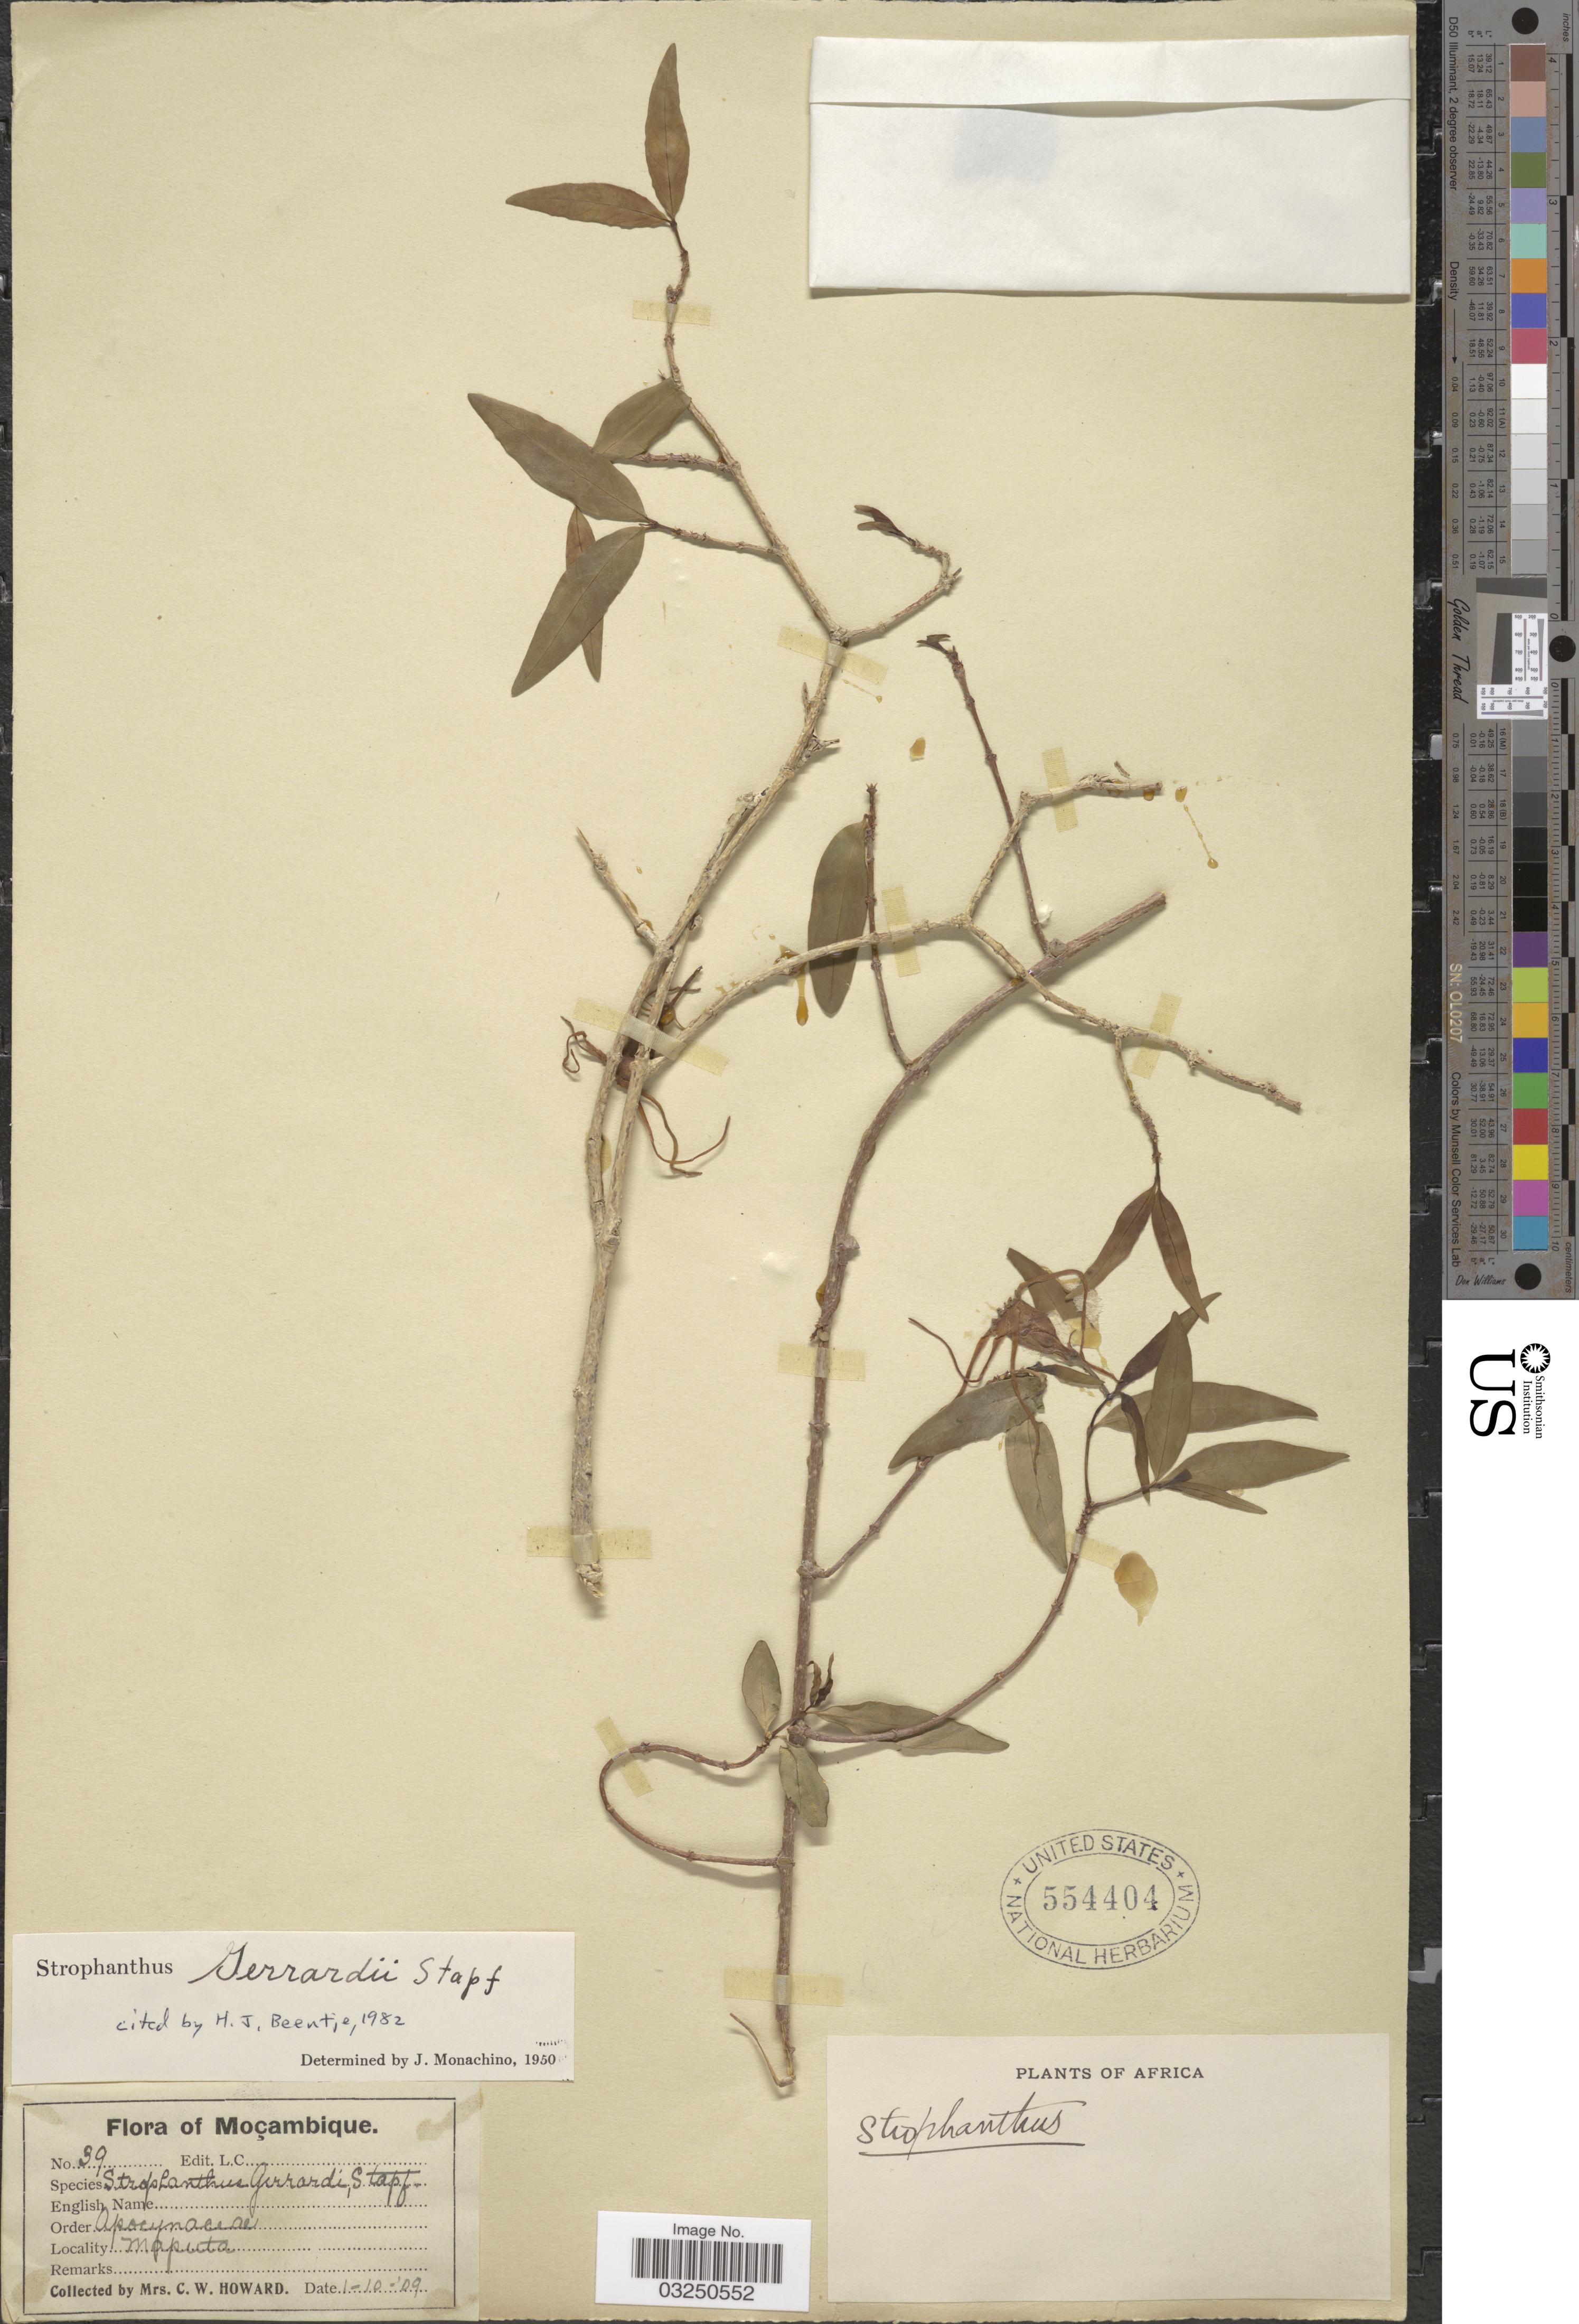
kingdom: Plantae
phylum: Tracheophyta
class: Magnoliopsida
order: Gentianales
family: Apocynaceae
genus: Strophanthus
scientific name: Strophanthus gerrardii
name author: Stapf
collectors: C. W. Howard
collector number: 39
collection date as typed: Transcribed d/m/y: 1/10/9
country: Mozambique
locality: Maputa.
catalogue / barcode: US 554404